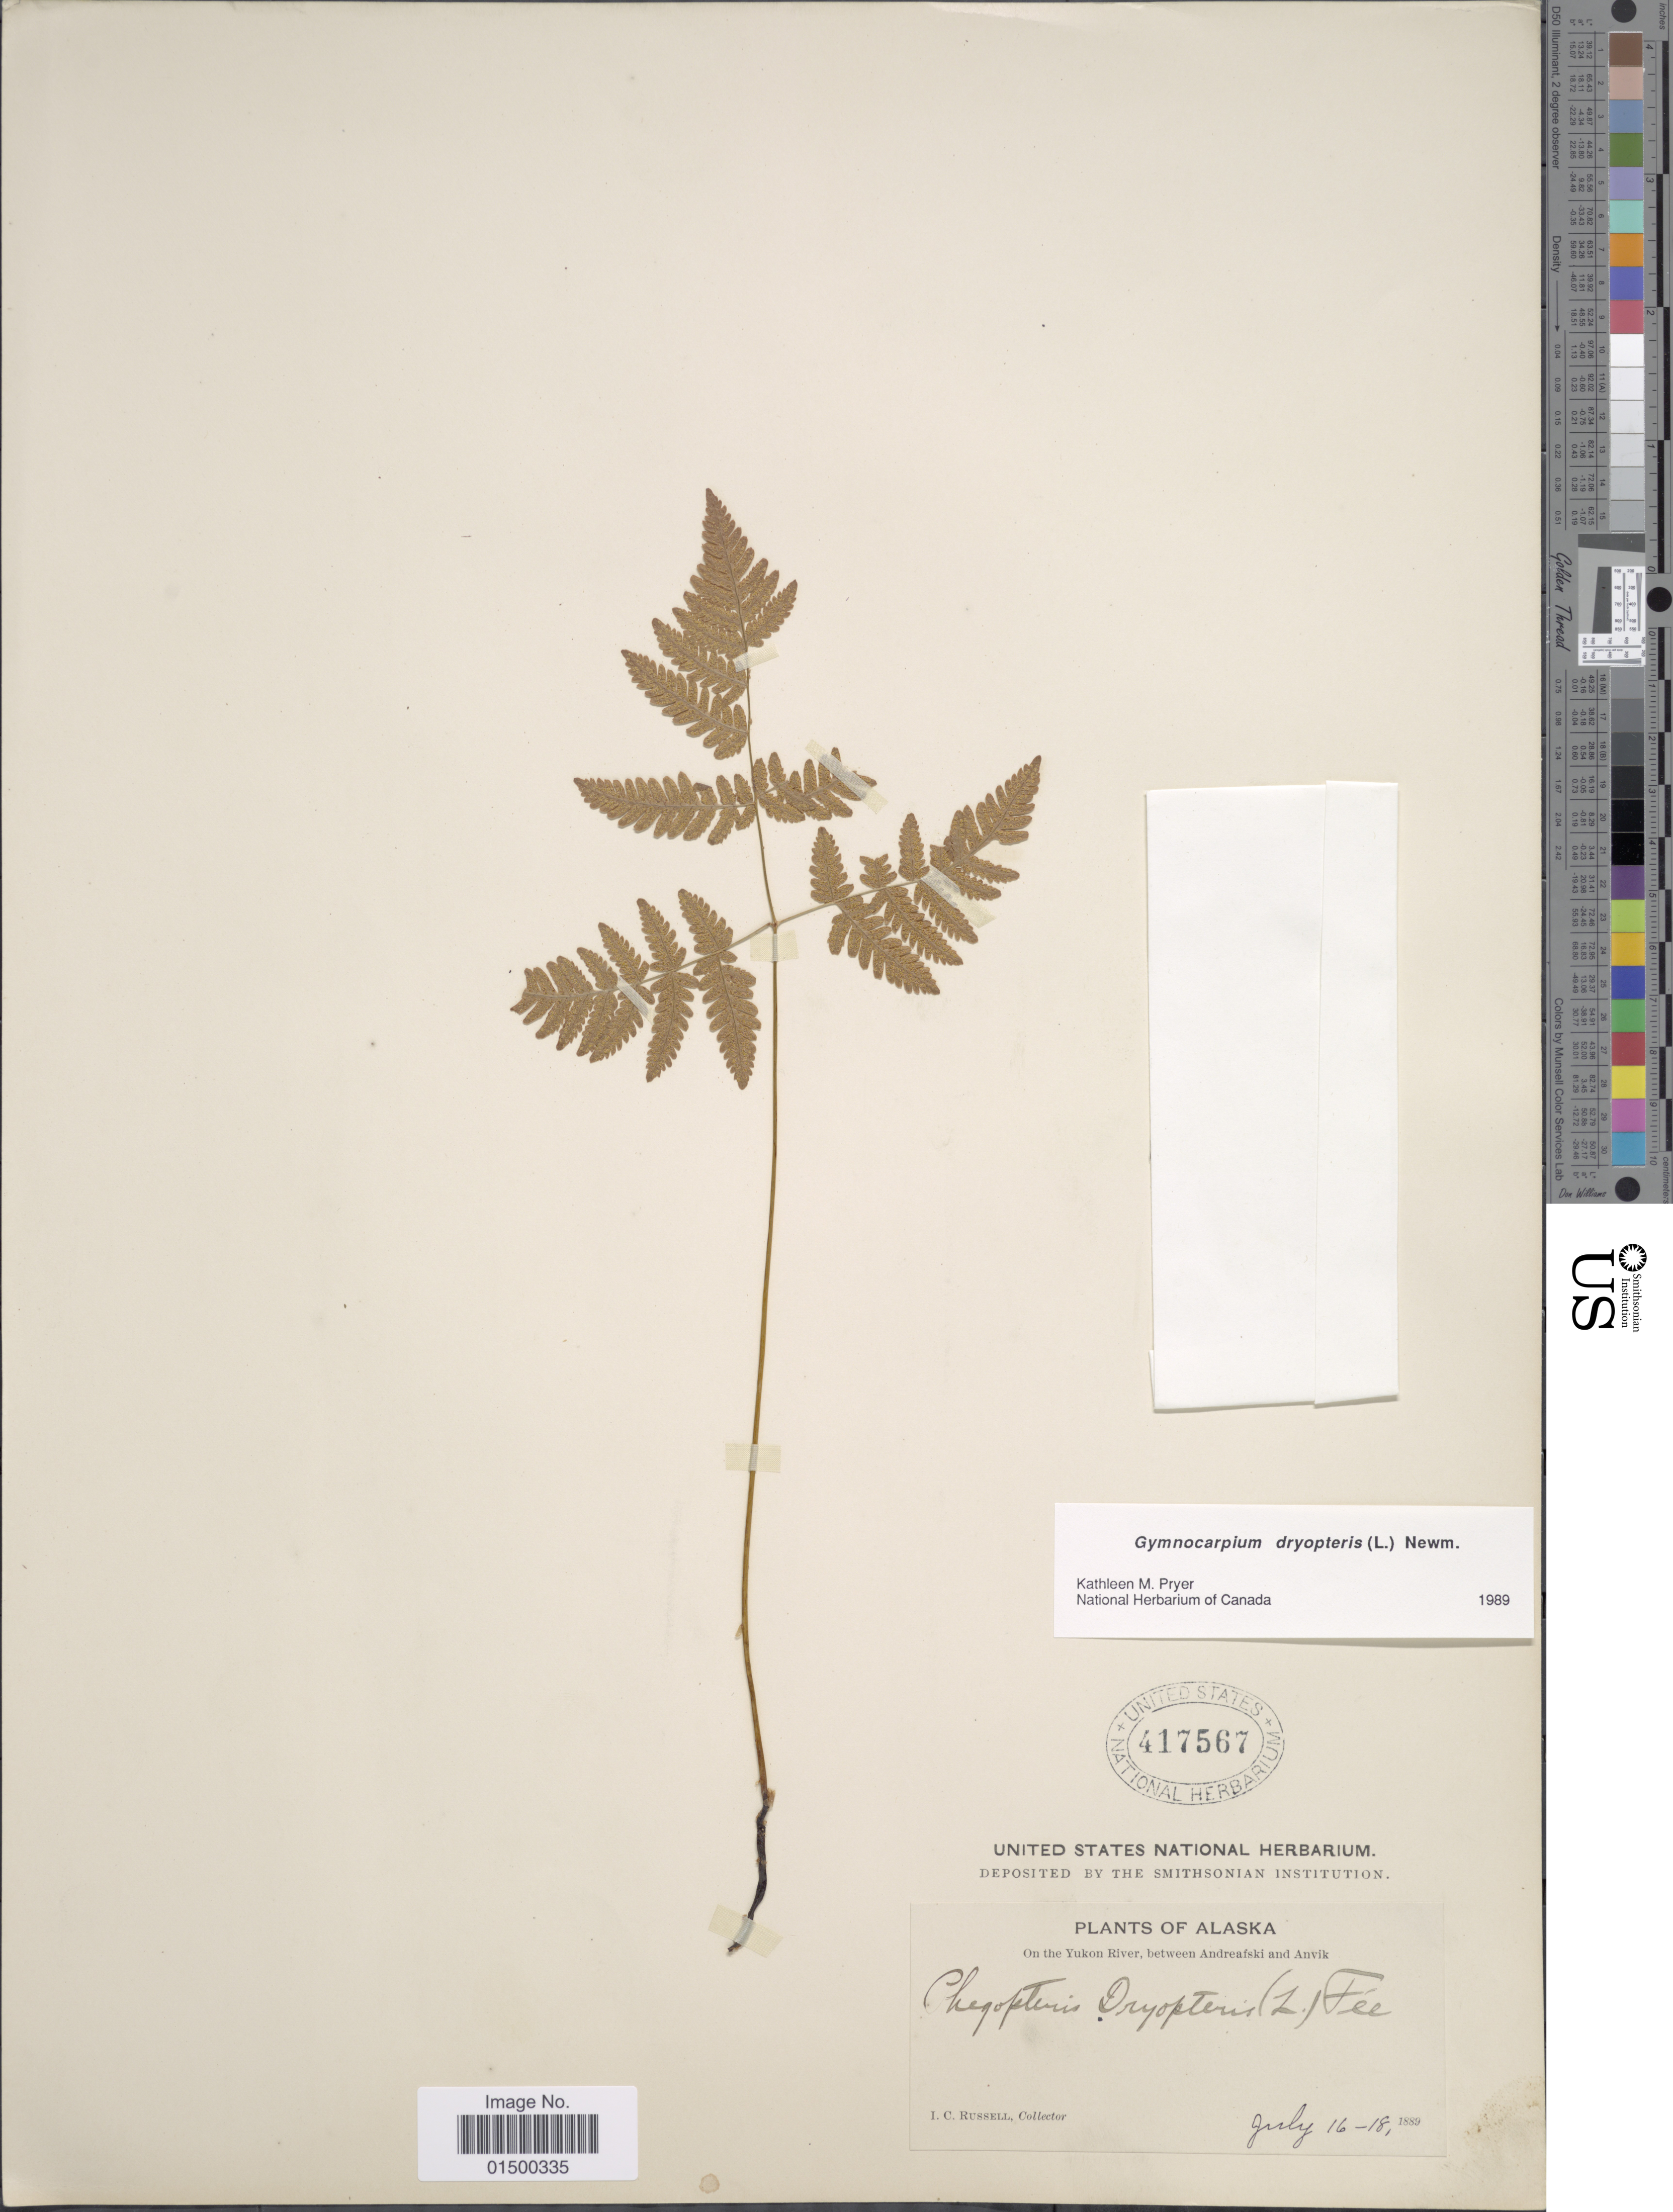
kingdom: Plantae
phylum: Tracheophyta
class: Polypodiopsida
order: Polypodiales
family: Cystopteridaceae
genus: Gymnocarpium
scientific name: Gymnocarpium dryopteris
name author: (L.) Newman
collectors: I. C. Russell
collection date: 1889-07-16/1889-07-18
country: United States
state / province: Alaska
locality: On the Yukon River, between Andreafski and Anvik.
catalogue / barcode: US 417567